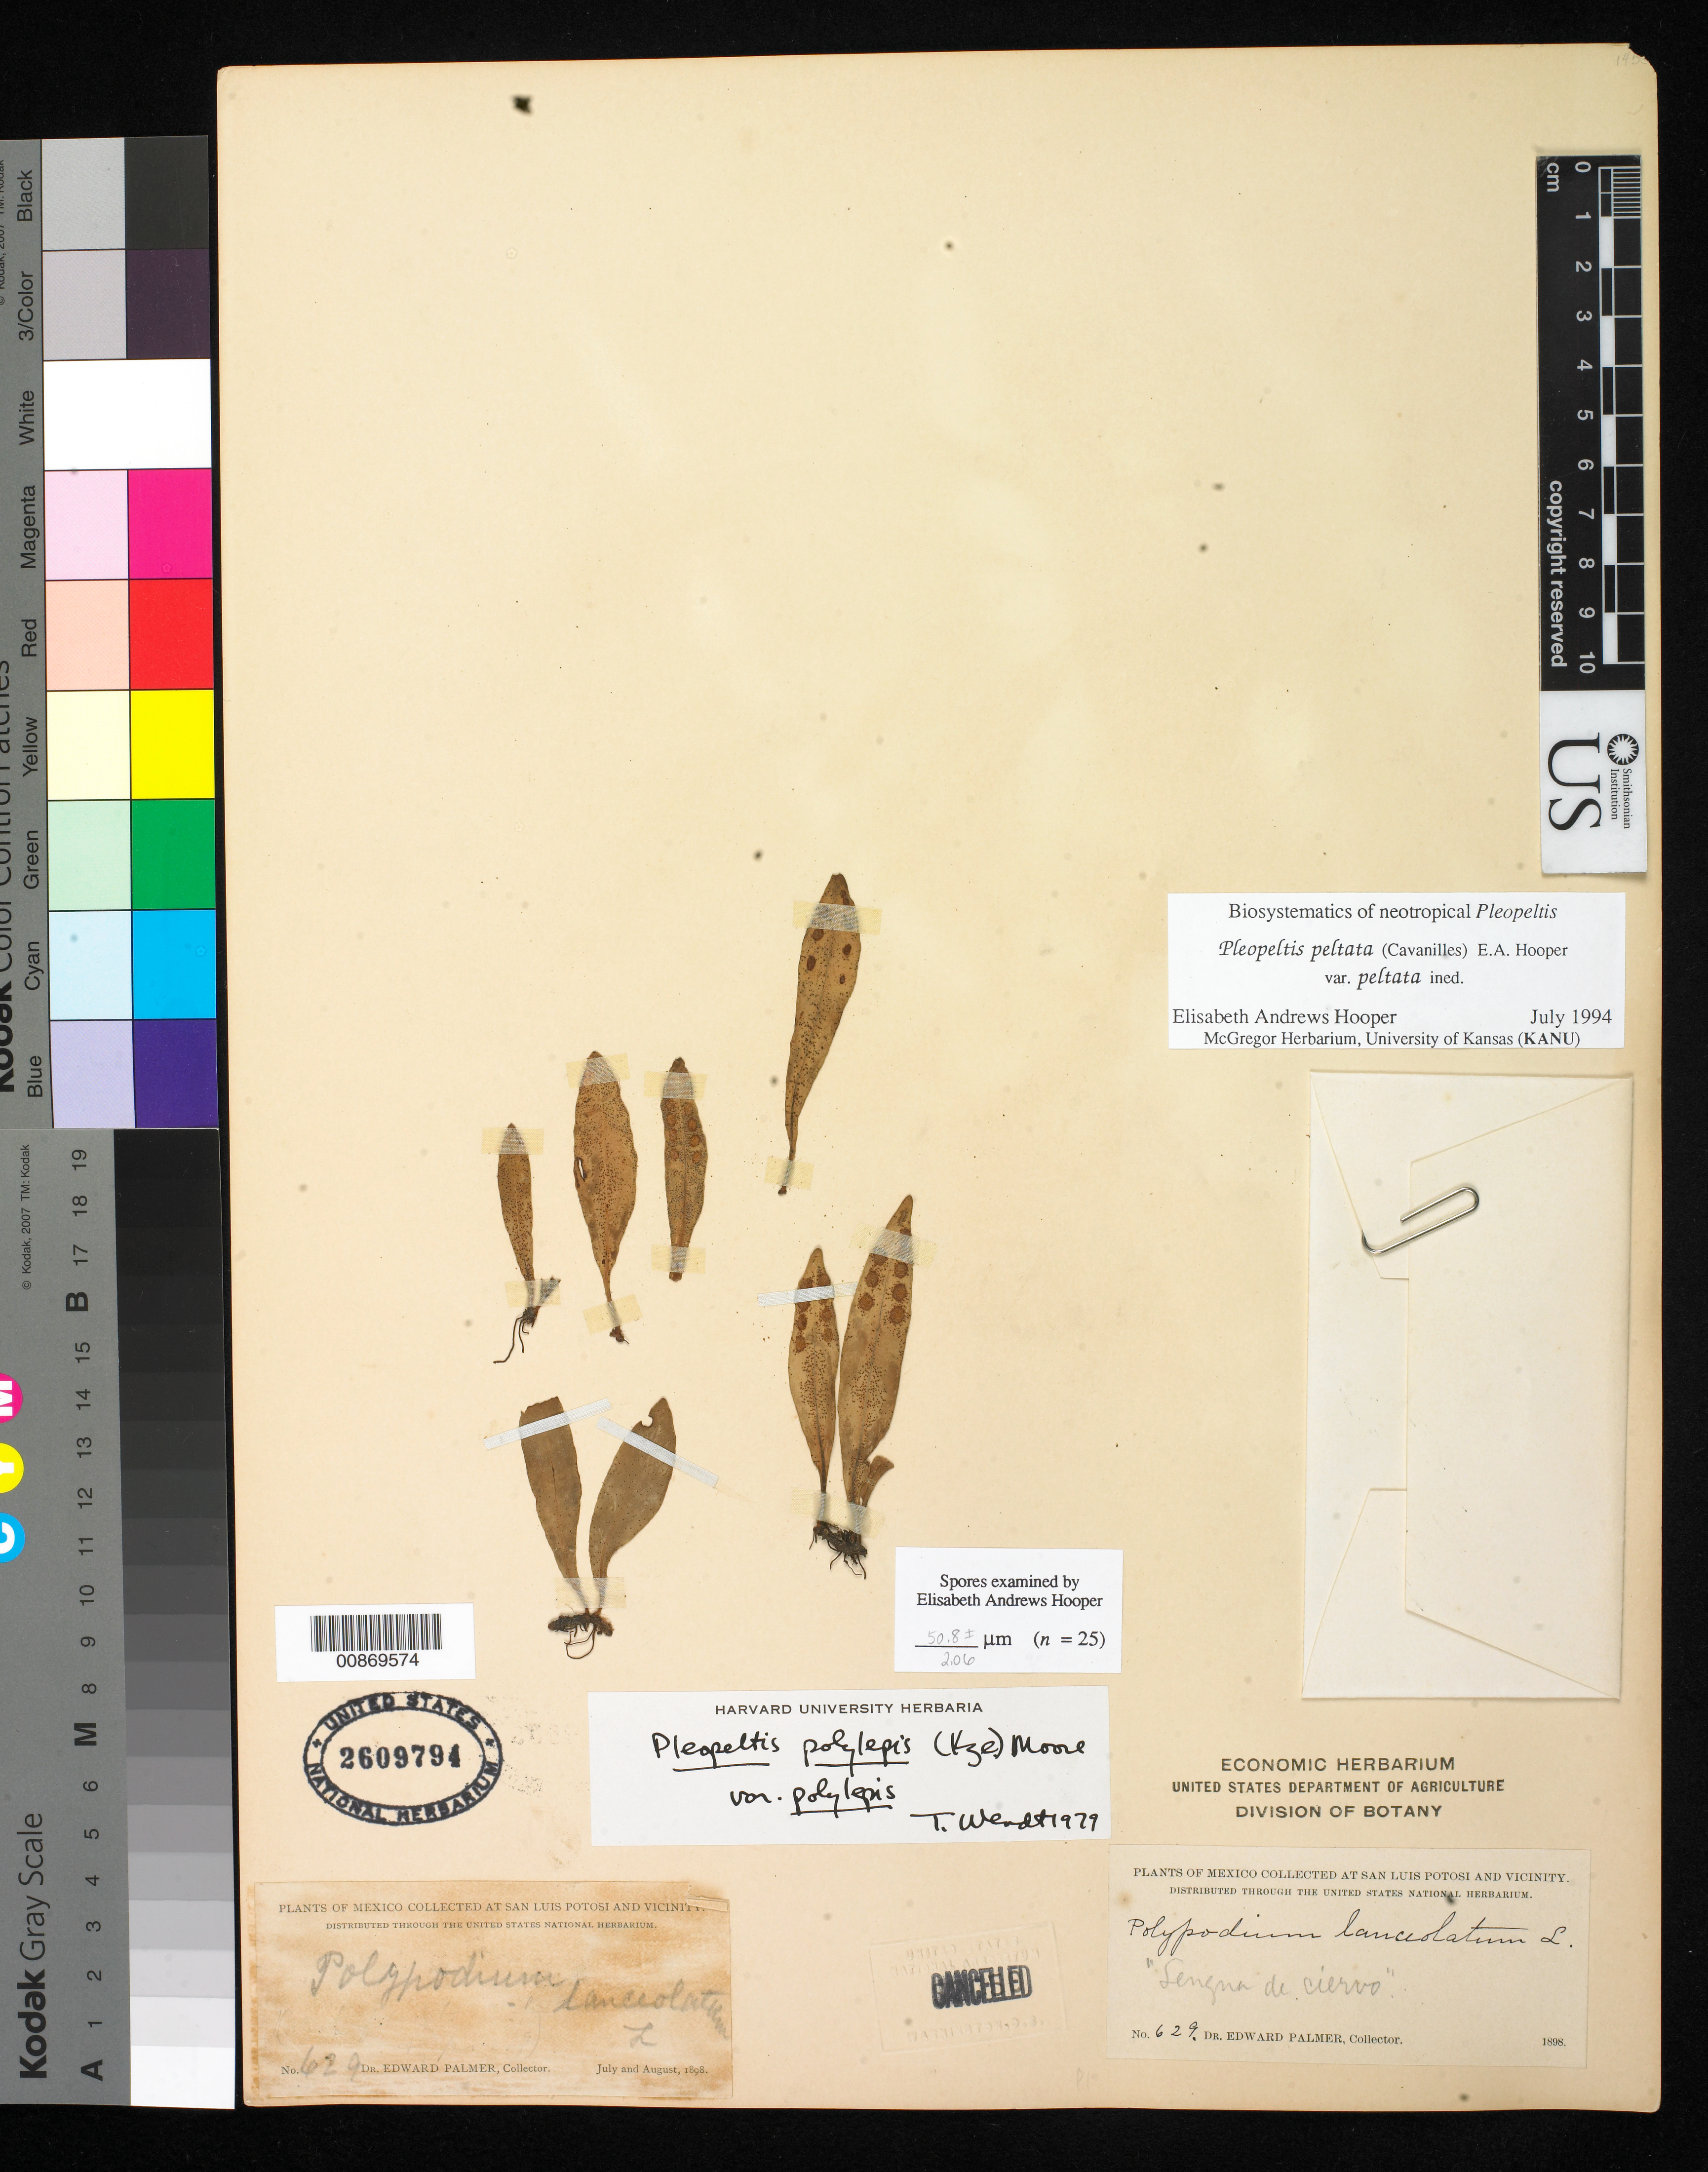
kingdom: Plantae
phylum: Tracheophyta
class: Polypodiopsida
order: Polypodiales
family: Polypodiaceae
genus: Pleopeltis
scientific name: Pleopeltis peltata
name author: Scort.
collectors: E. Palmer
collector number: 629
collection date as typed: Jul 1898 to -- Aug 1898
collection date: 1898-07/1898-08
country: Mexico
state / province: San Luis Potosí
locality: San Luis Potosí and vicinity.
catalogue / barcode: US 2609794